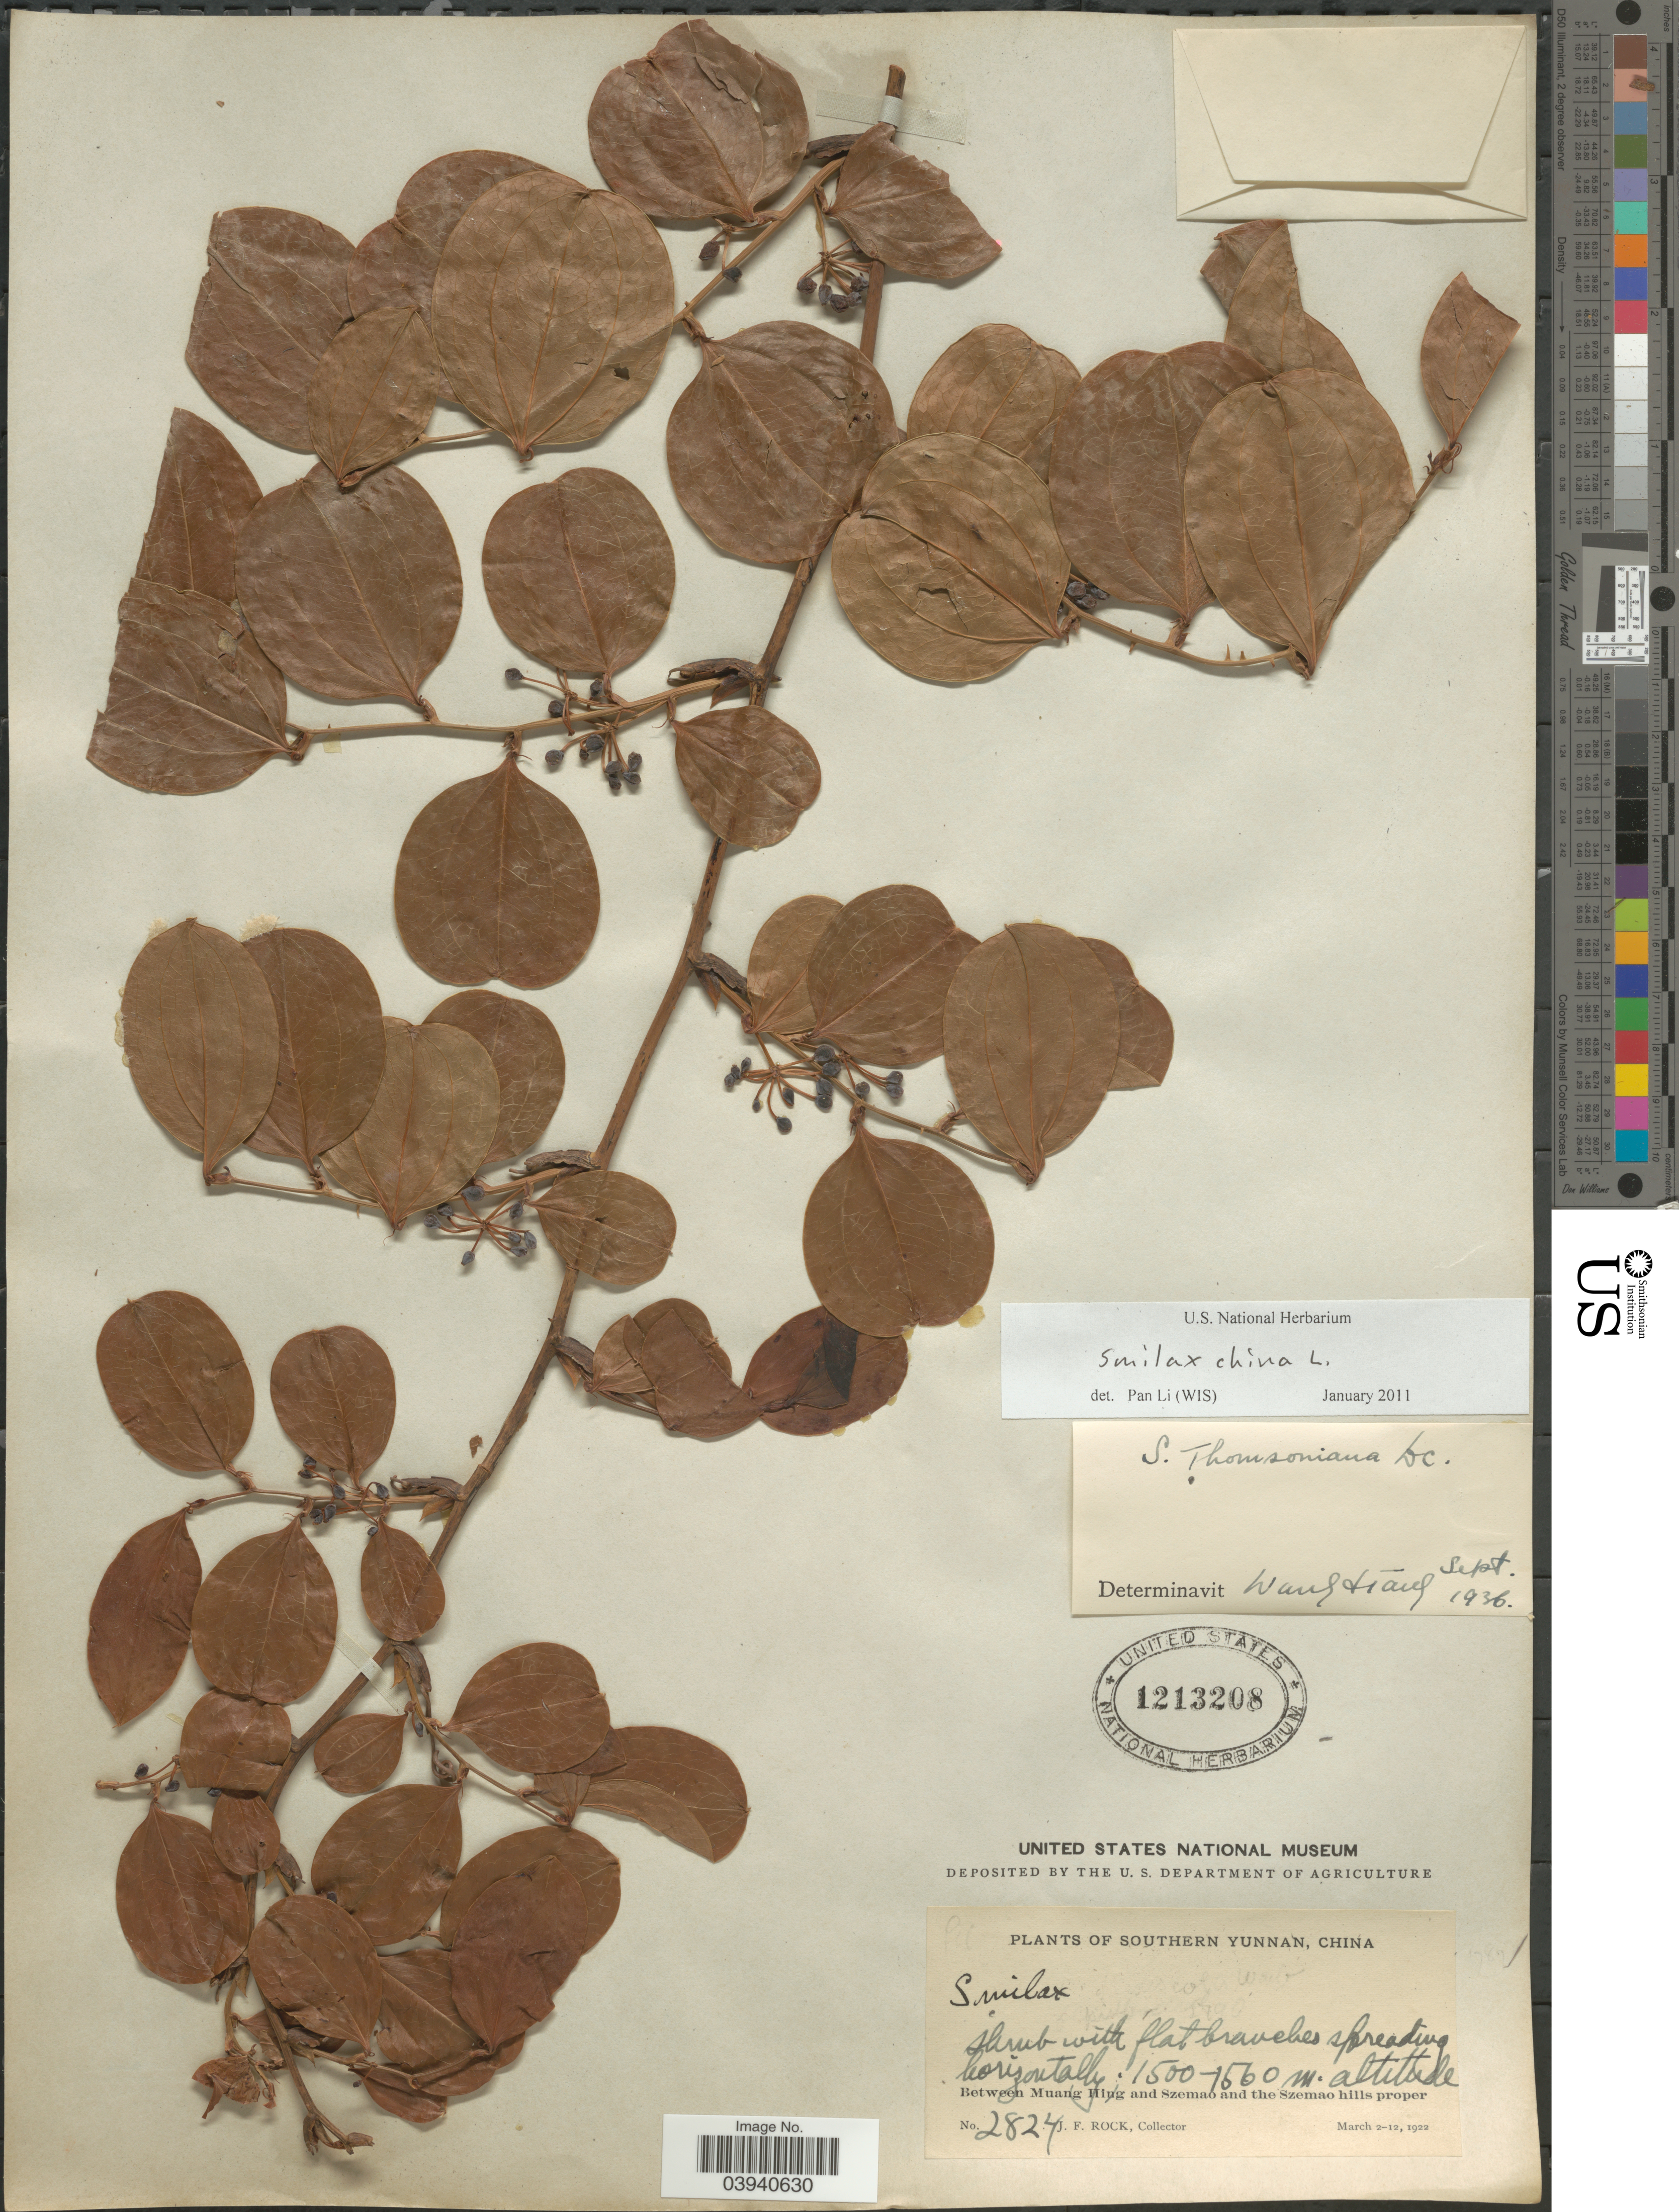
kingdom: Plantae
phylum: Tracheophyta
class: Liliopsida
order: Liliales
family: Smilacaceae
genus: Smilax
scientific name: Smilax china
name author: L.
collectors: J. Rock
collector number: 2824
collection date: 1922-03-02/1922-03-12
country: China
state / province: Yunnan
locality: Southern Yunnan. Between Muang Hing and Szemao and the Szemao hills proper.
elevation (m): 1500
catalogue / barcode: US 1213208